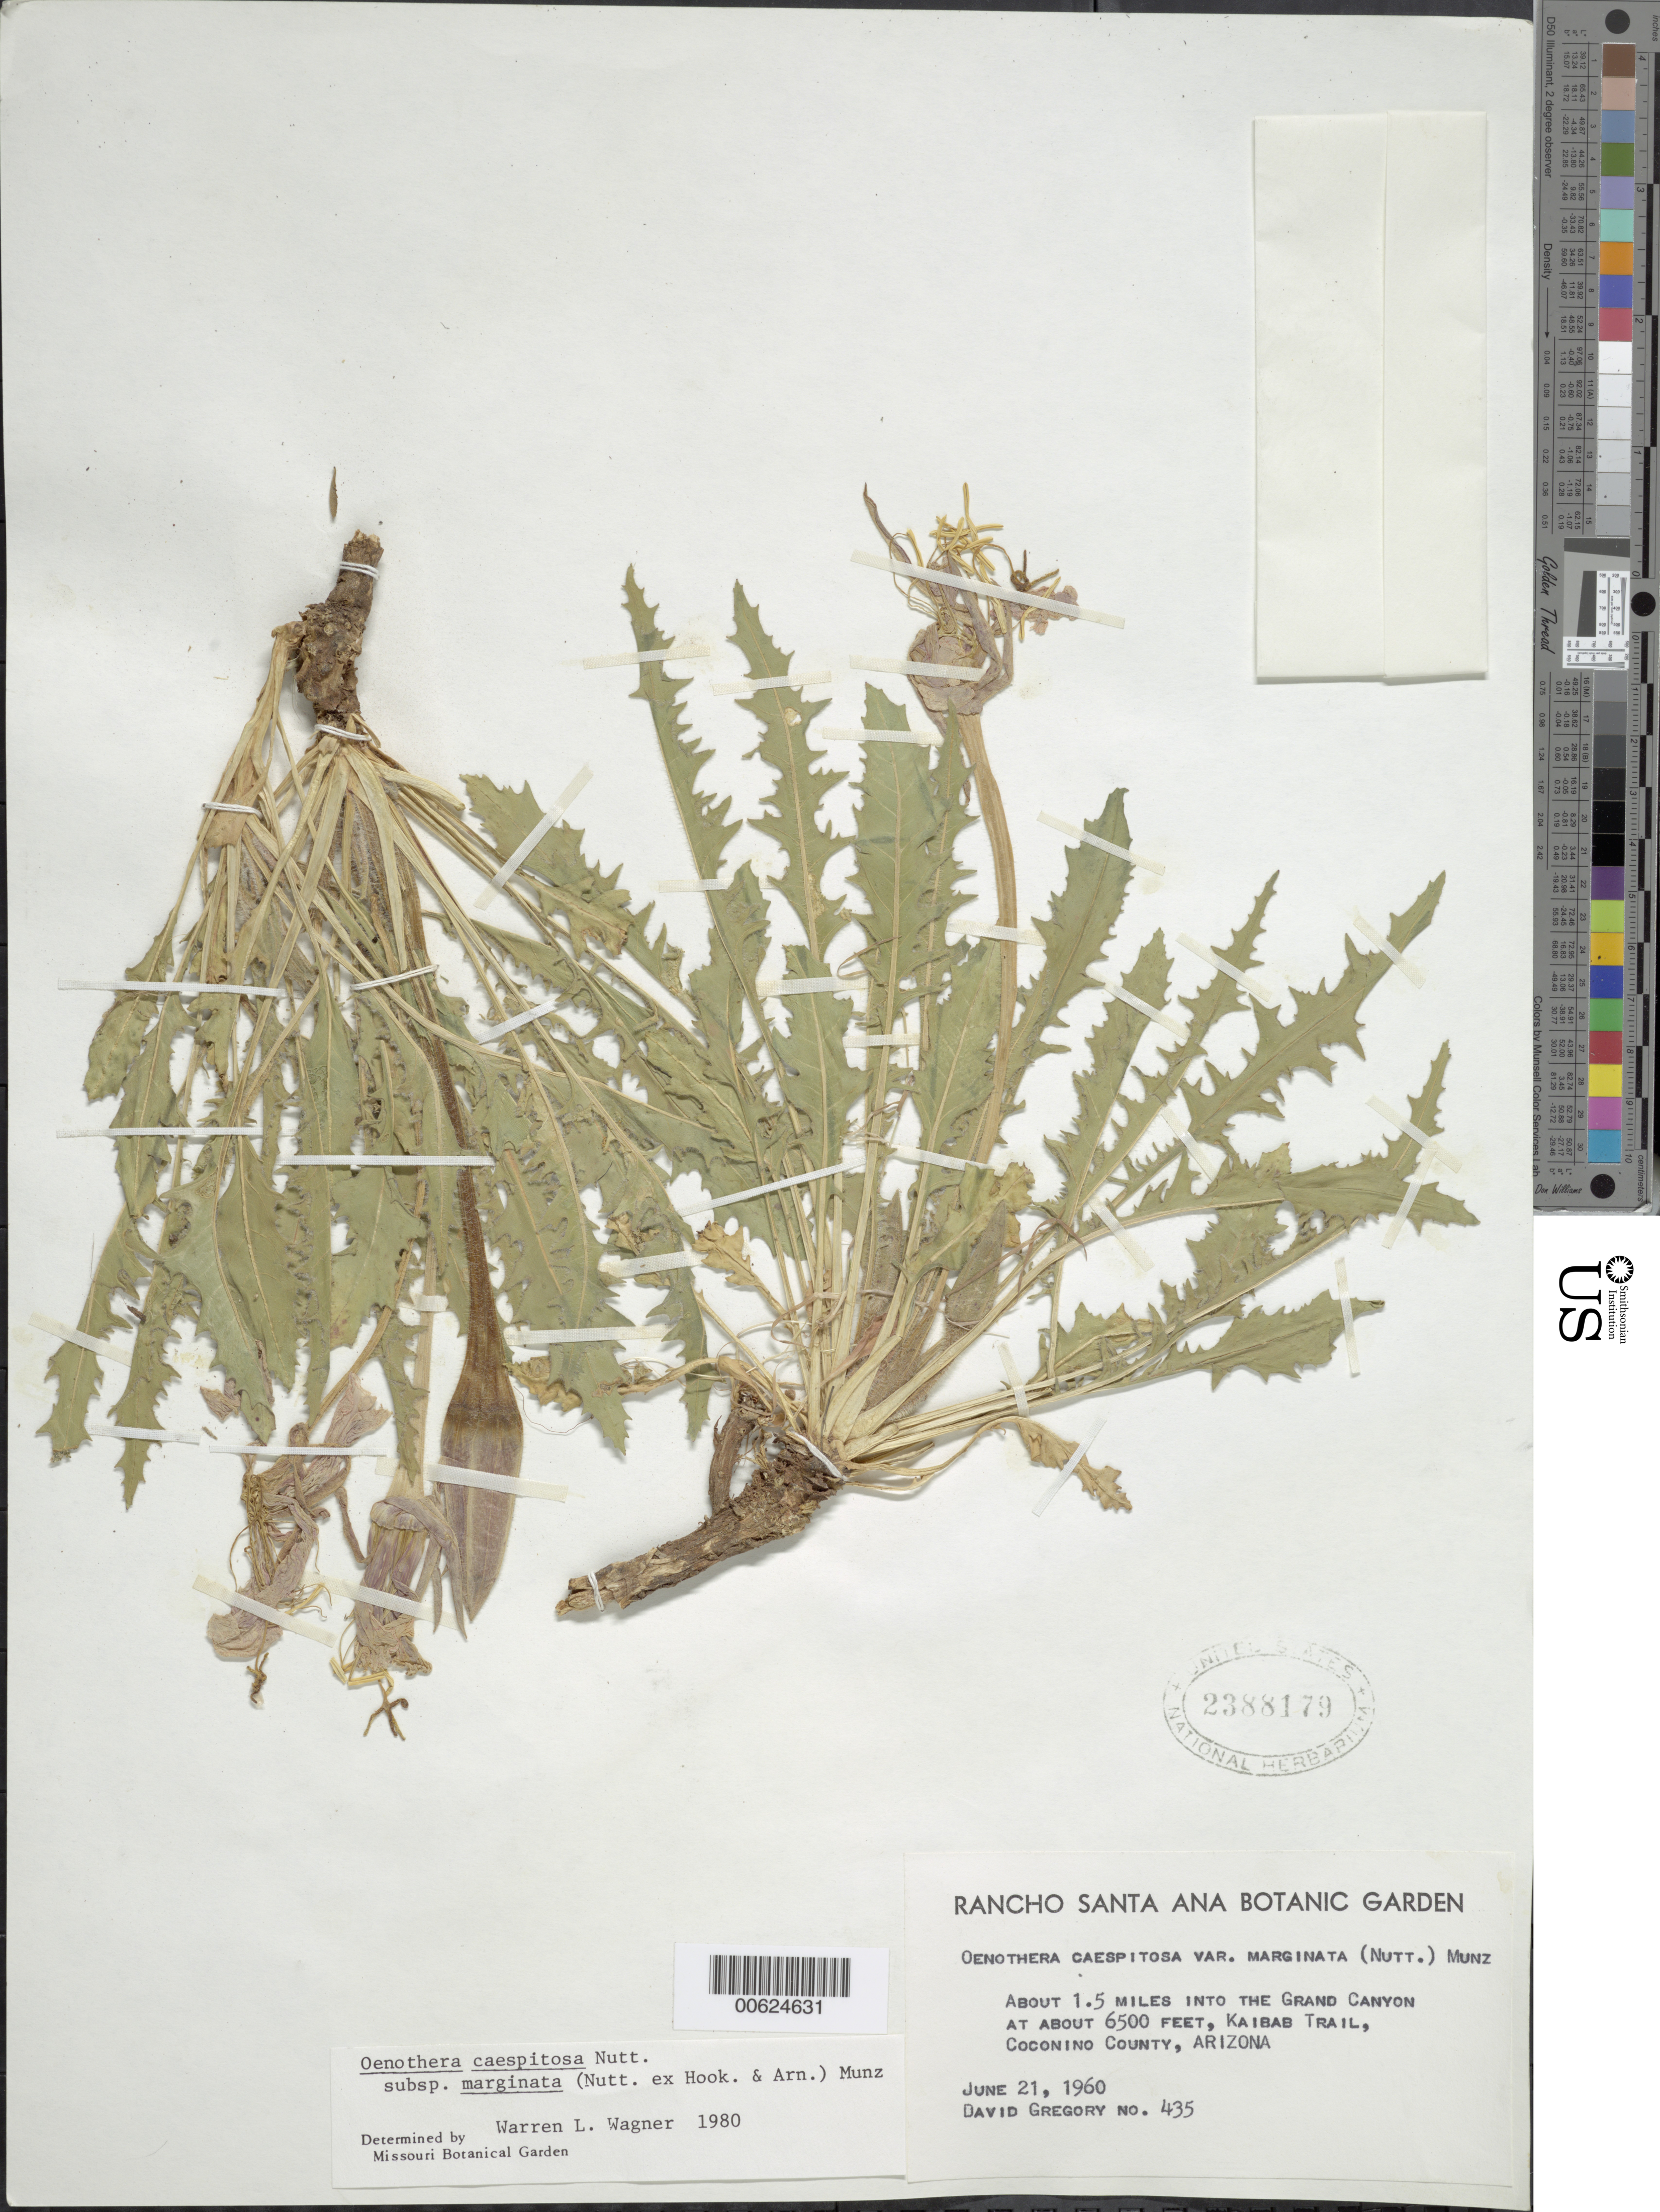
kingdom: Plantae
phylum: Tracheophyta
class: Magnoliopsida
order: Myrtales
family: Onagraceae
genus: Oenothera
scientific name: Oenothera cespitosa subsp. marginata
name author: (Nutt. ex Hook. & Arn.) Munz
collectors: D. Gregory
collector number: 435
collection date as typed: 21 Jun 1960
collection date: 1960-06-21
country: United States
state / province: Arizona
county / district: Coconino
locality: The Grand Canyon, Kaibab Trail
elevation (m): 1829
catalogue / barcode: US 2388179